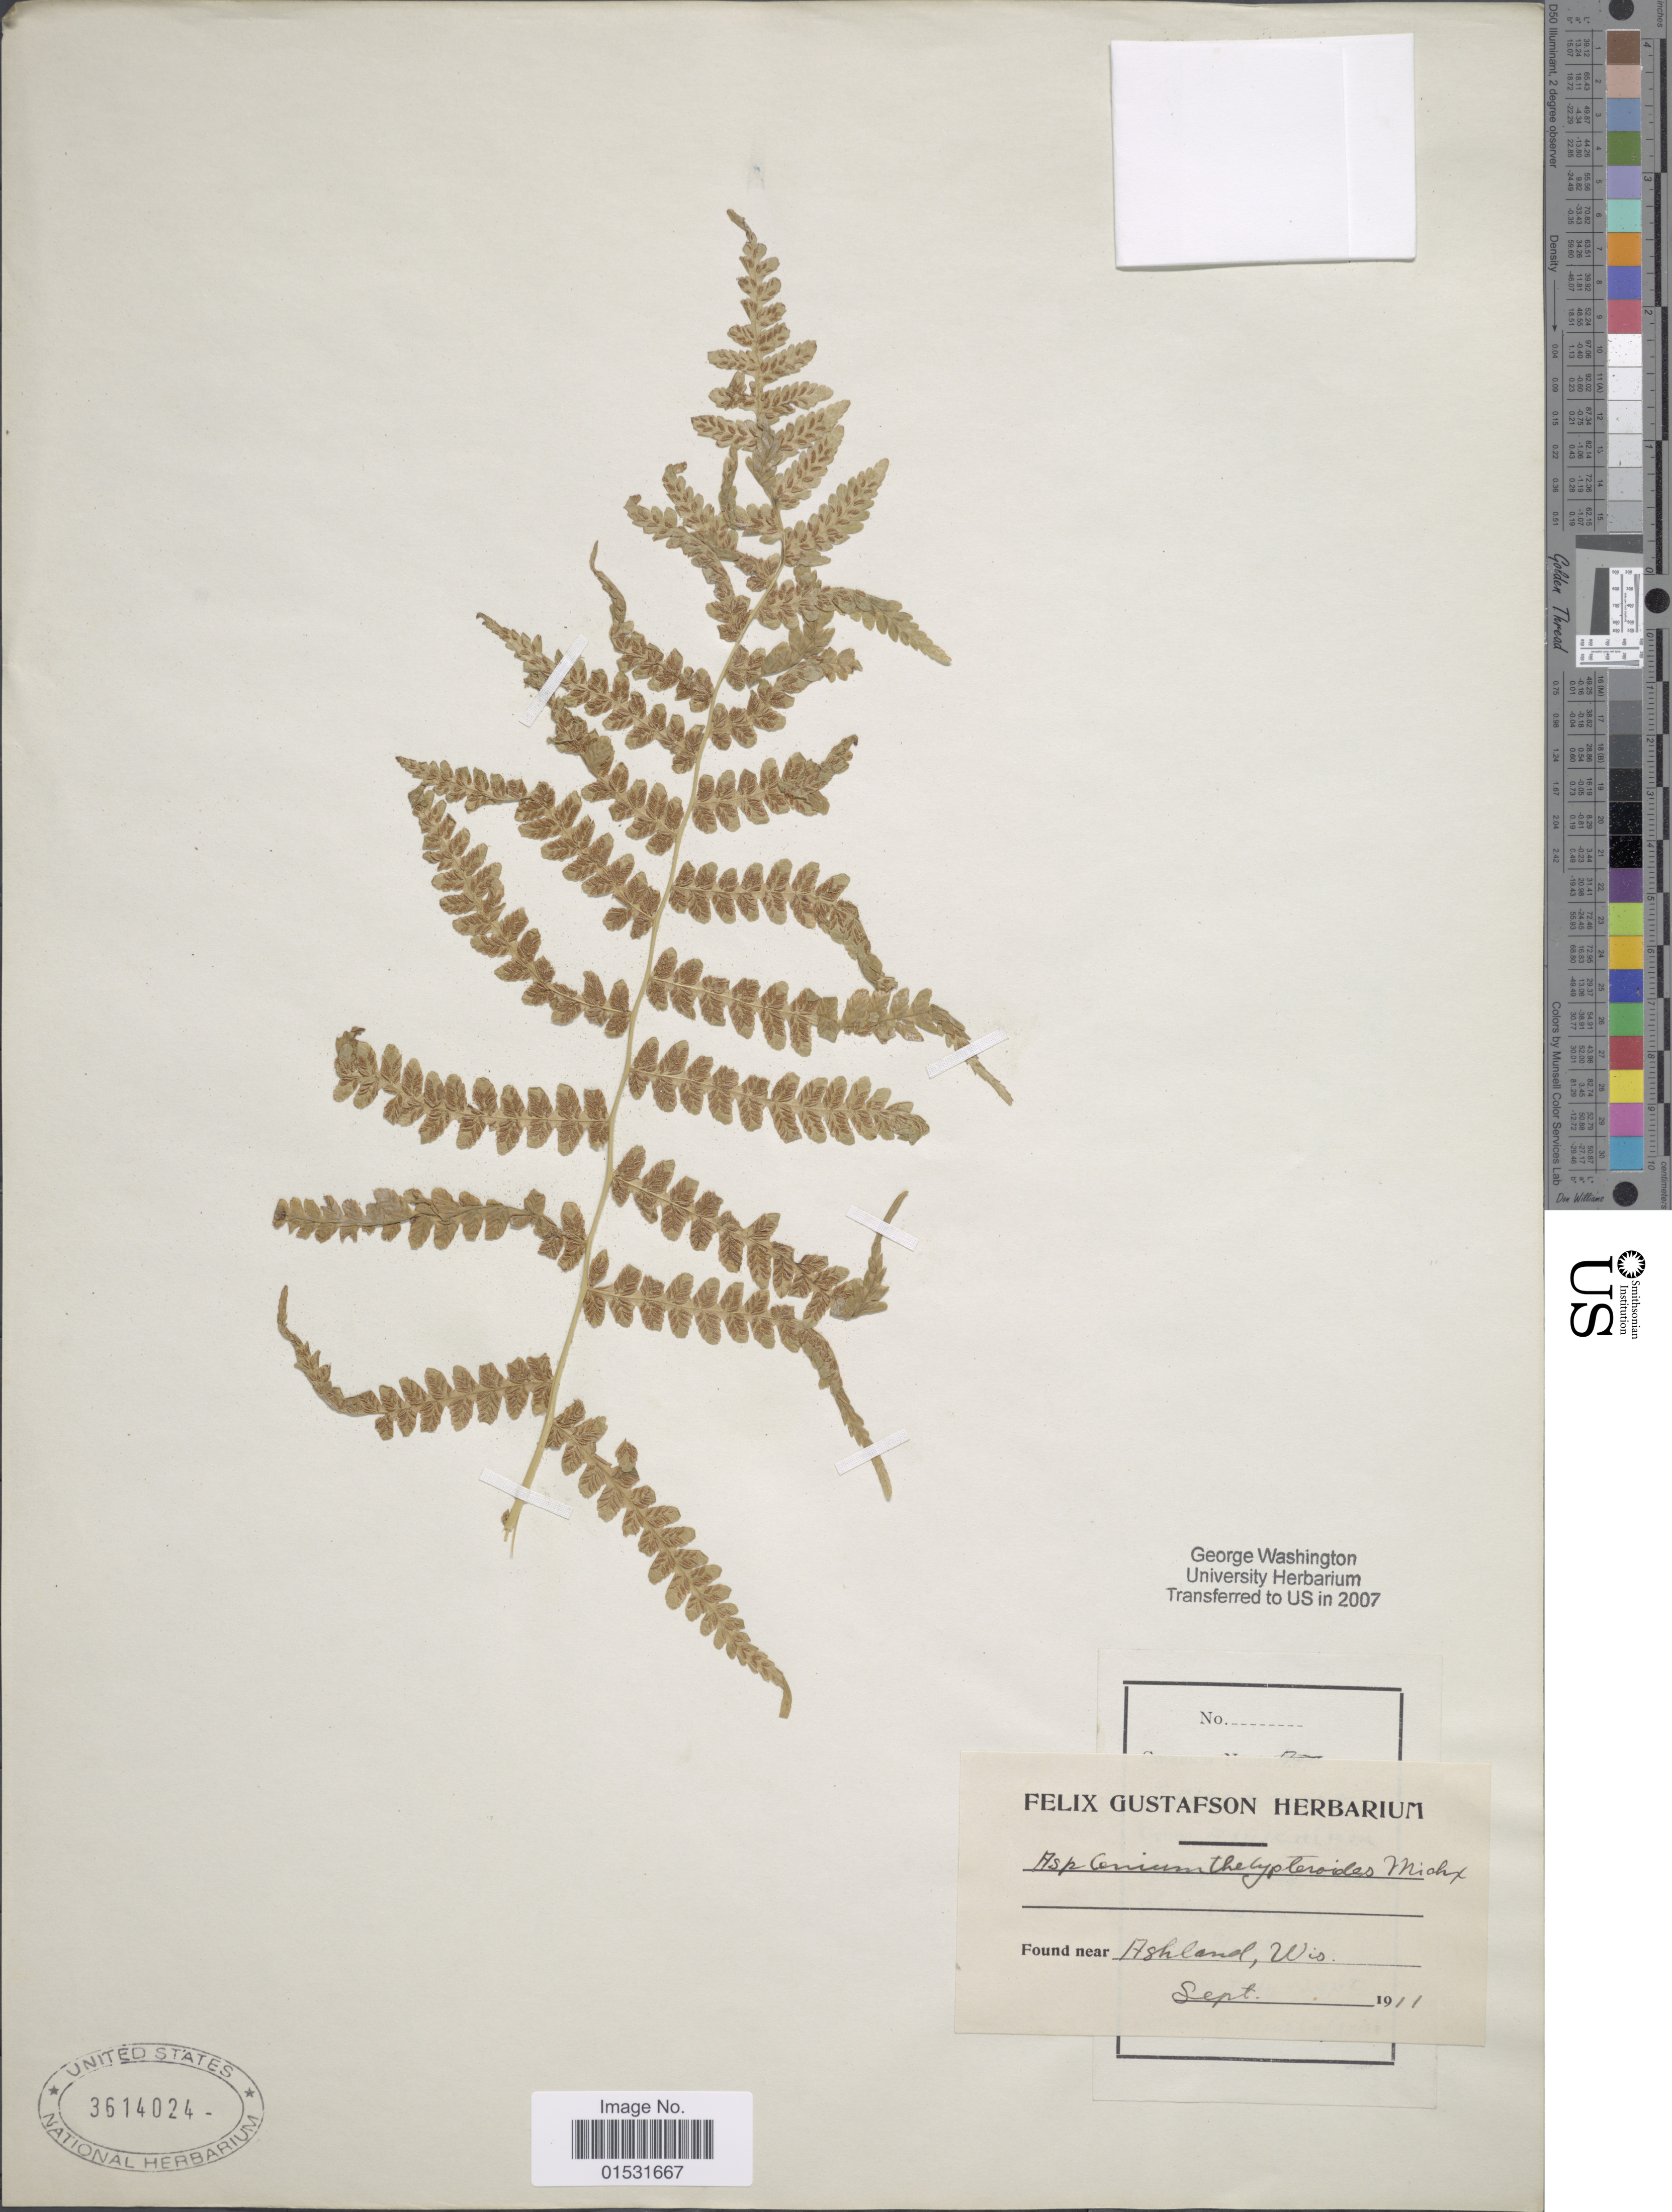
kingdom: Plantae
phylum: Tracheophyta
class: Polypodiopsida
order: Polypodiales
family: Athyriaceae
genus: Diplazium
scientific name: Diplazium japonicum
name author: (Thunb.) Copel.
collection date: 1911-09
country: United States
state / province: Wisconsin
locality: Near Ashland, Wisc.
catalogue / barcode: US 3614024